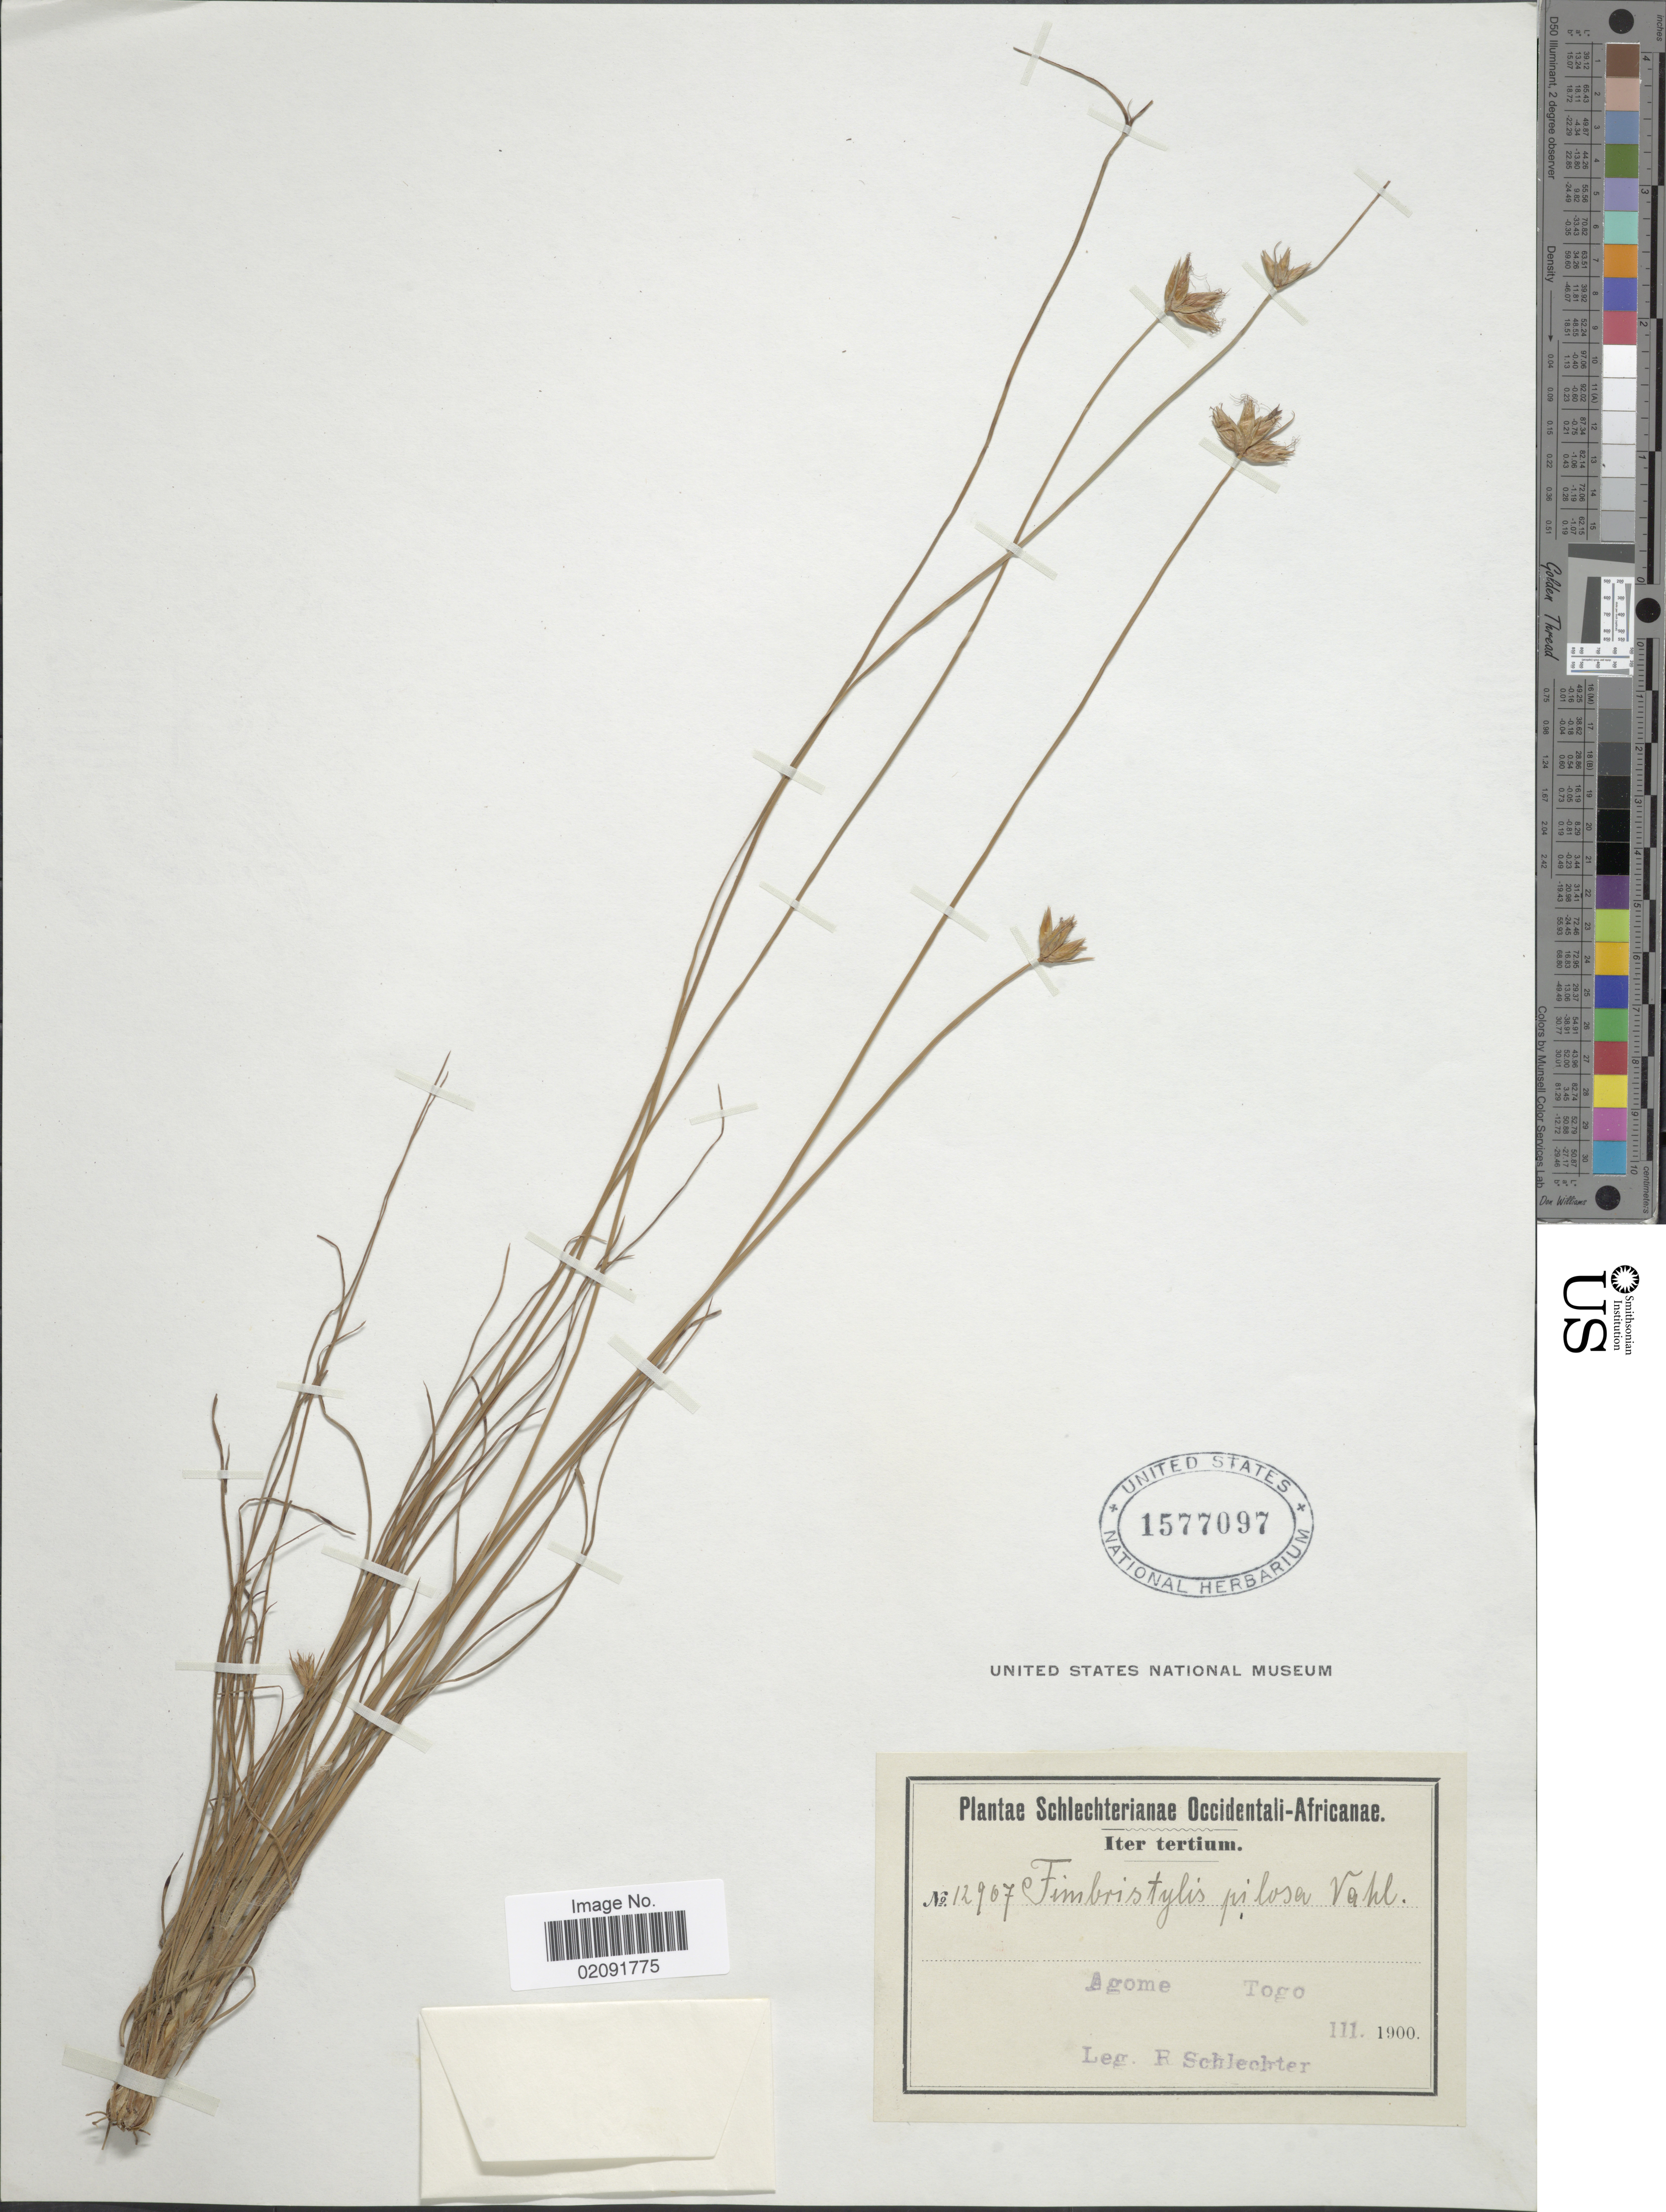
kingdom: Plantae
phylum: Tracheophyta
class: Liliopsida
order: Poales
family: Cyperaceae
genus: Bulbostylis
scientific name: Bulbostylis pilosa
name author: (Willd.) Cherm.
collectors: F. R. R. Schlechter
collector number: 12907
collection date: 1900-03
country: Togo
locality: Agome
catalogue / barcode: US 1577097